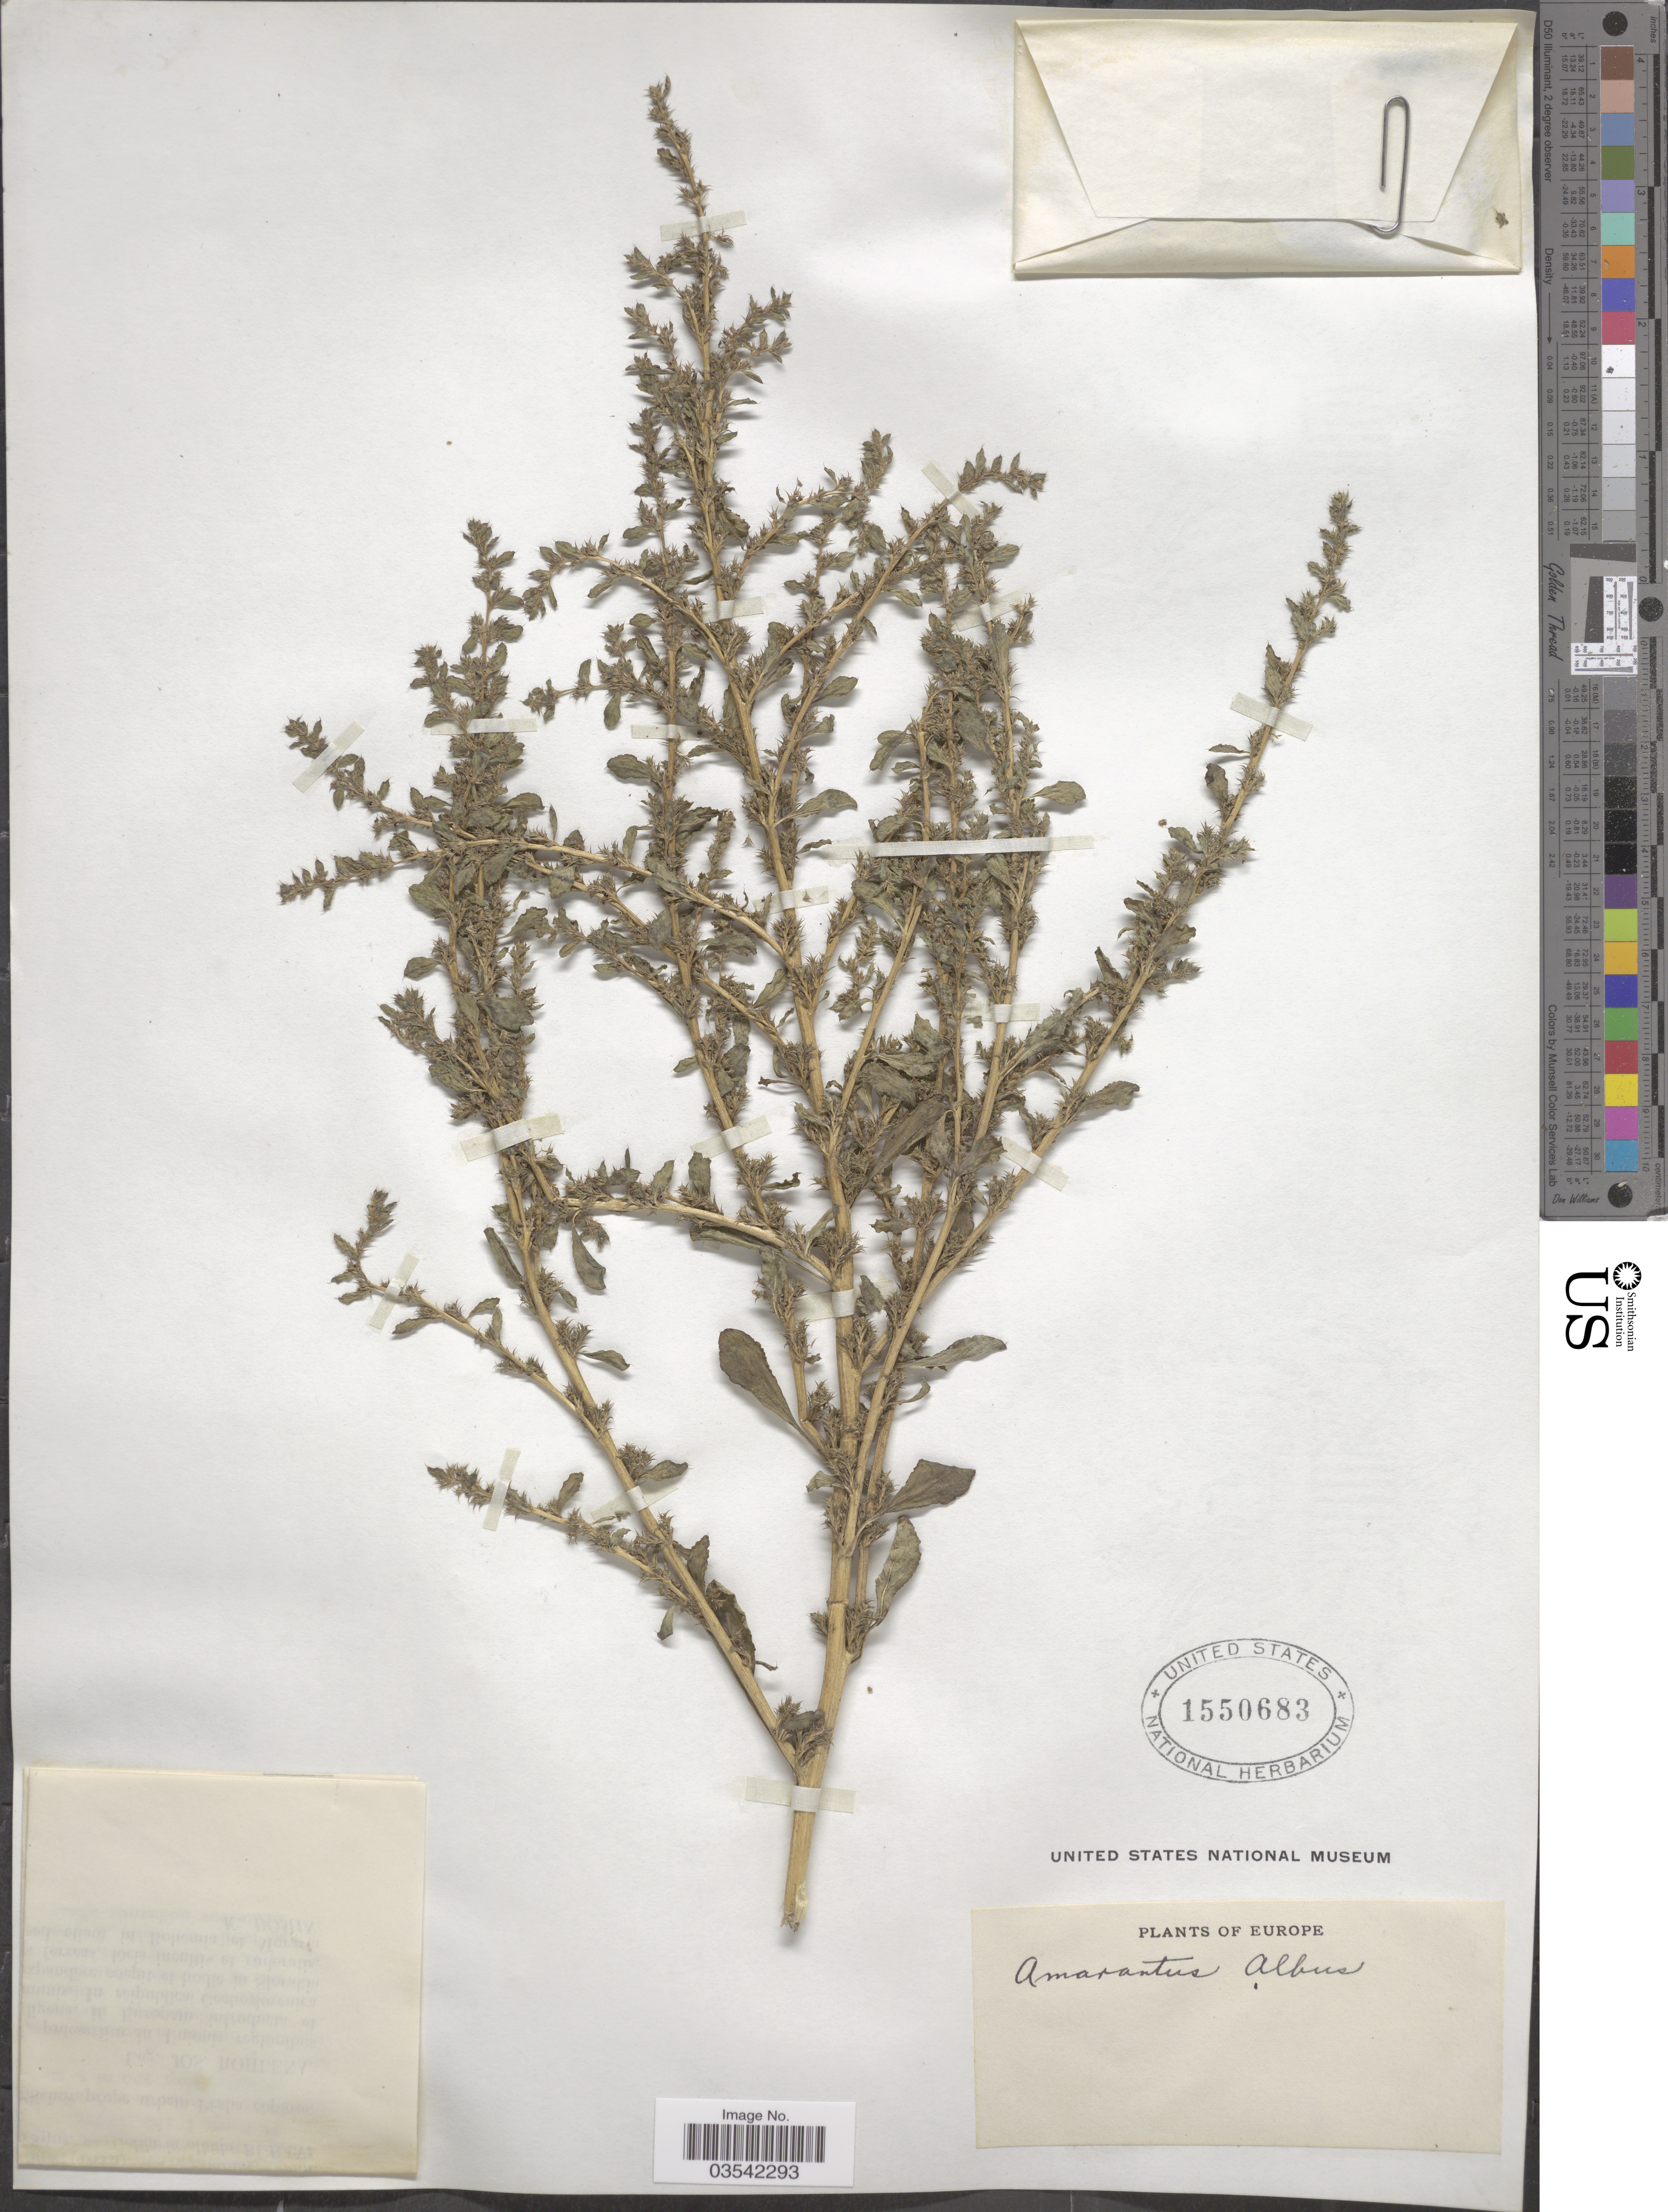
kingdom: Plantae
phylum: Tracheophyta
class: Magnoliopsida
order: Caryophyllales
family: Amaranthaceae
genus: Amaranthus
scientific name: Amaranthus albus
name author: L.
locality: Europe. [illegible text]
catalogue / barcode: US 1550683